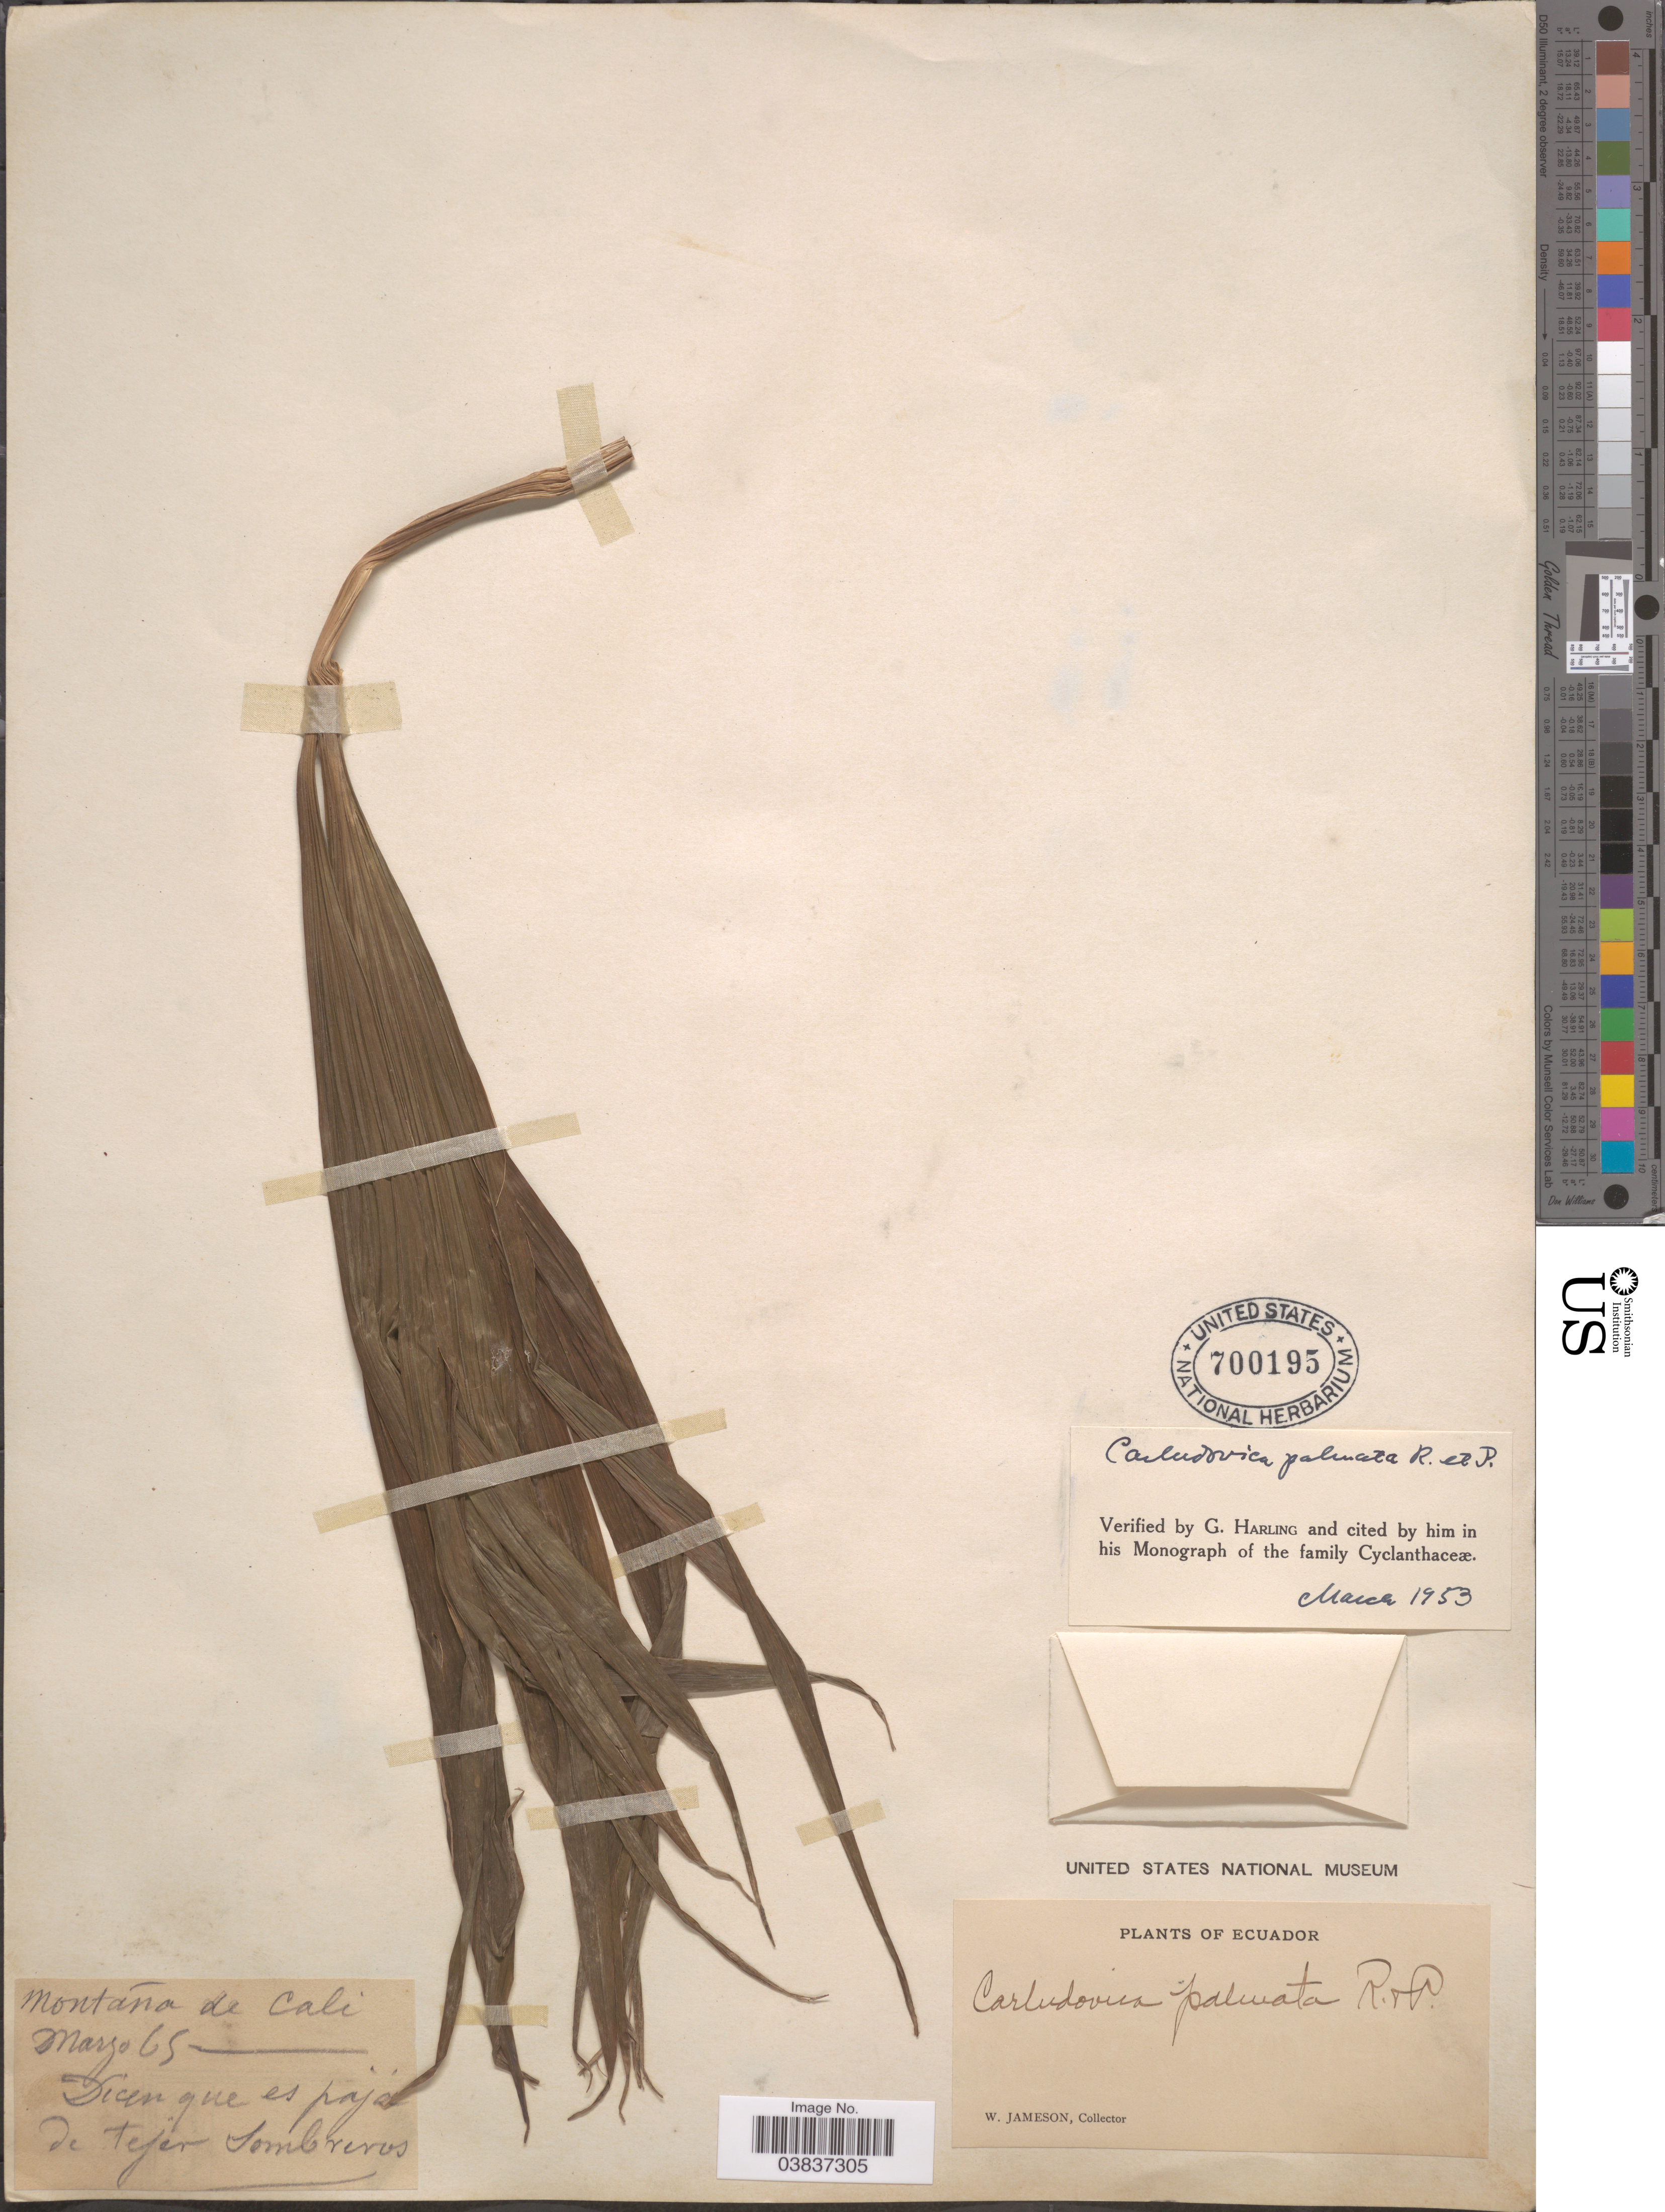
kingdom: Plantae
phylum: Tracheophyta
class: Liliopsida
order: Pandanales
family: Cyclanthaceae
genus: Carludovica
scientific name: Carludovica palmata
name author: Ruiz & Pav.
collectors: W. Jameson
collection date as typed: Transcribed d/m/y: /3/65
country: Ecuador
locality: Montaña de Cali.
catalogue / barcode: US 700195